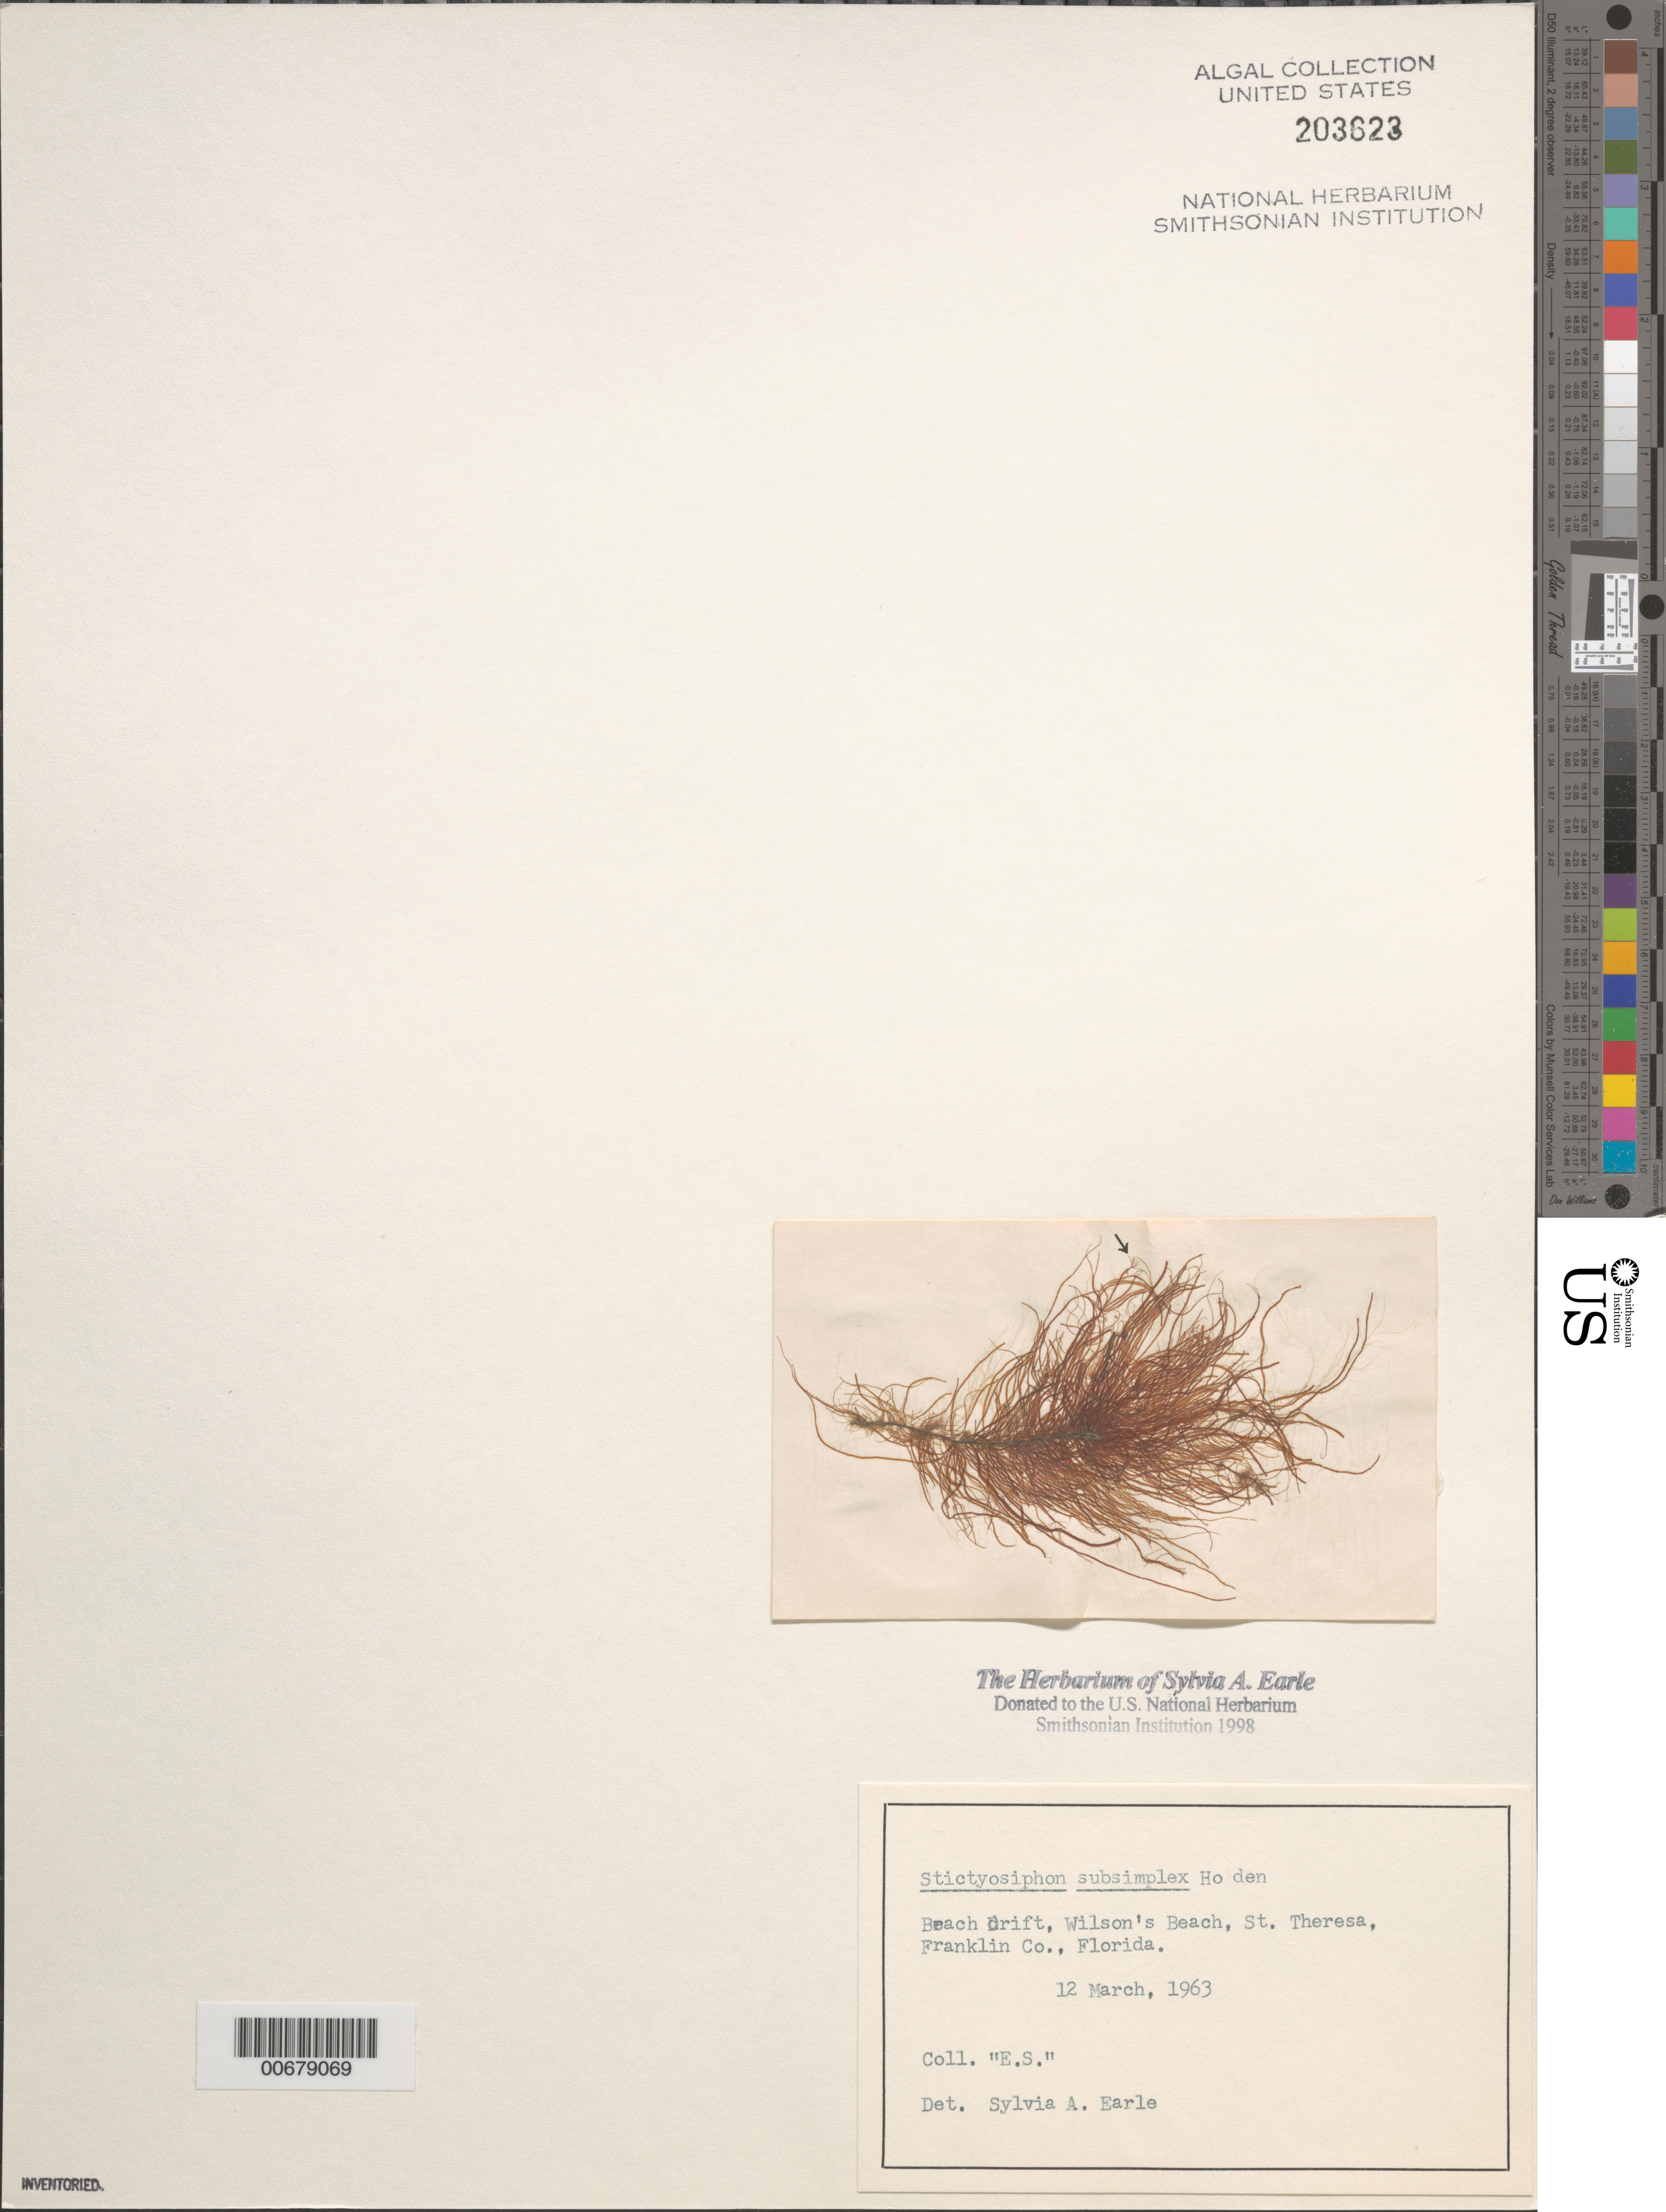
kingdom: Chromista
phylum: Ochrophyta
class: Phaeophyceae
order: Ectocarpales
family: Chordariaceae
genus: Stictyosiphon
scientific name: Stictyosiphon subsimplex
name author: I. Holden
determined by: Earle, S. A.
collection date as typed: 12 Mar 1963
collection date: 1963-03-12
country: United States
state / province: Florida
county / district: Franklin County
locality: Wilson's Beach, St. Teresa (St. Theresa)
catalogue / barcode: US 203623